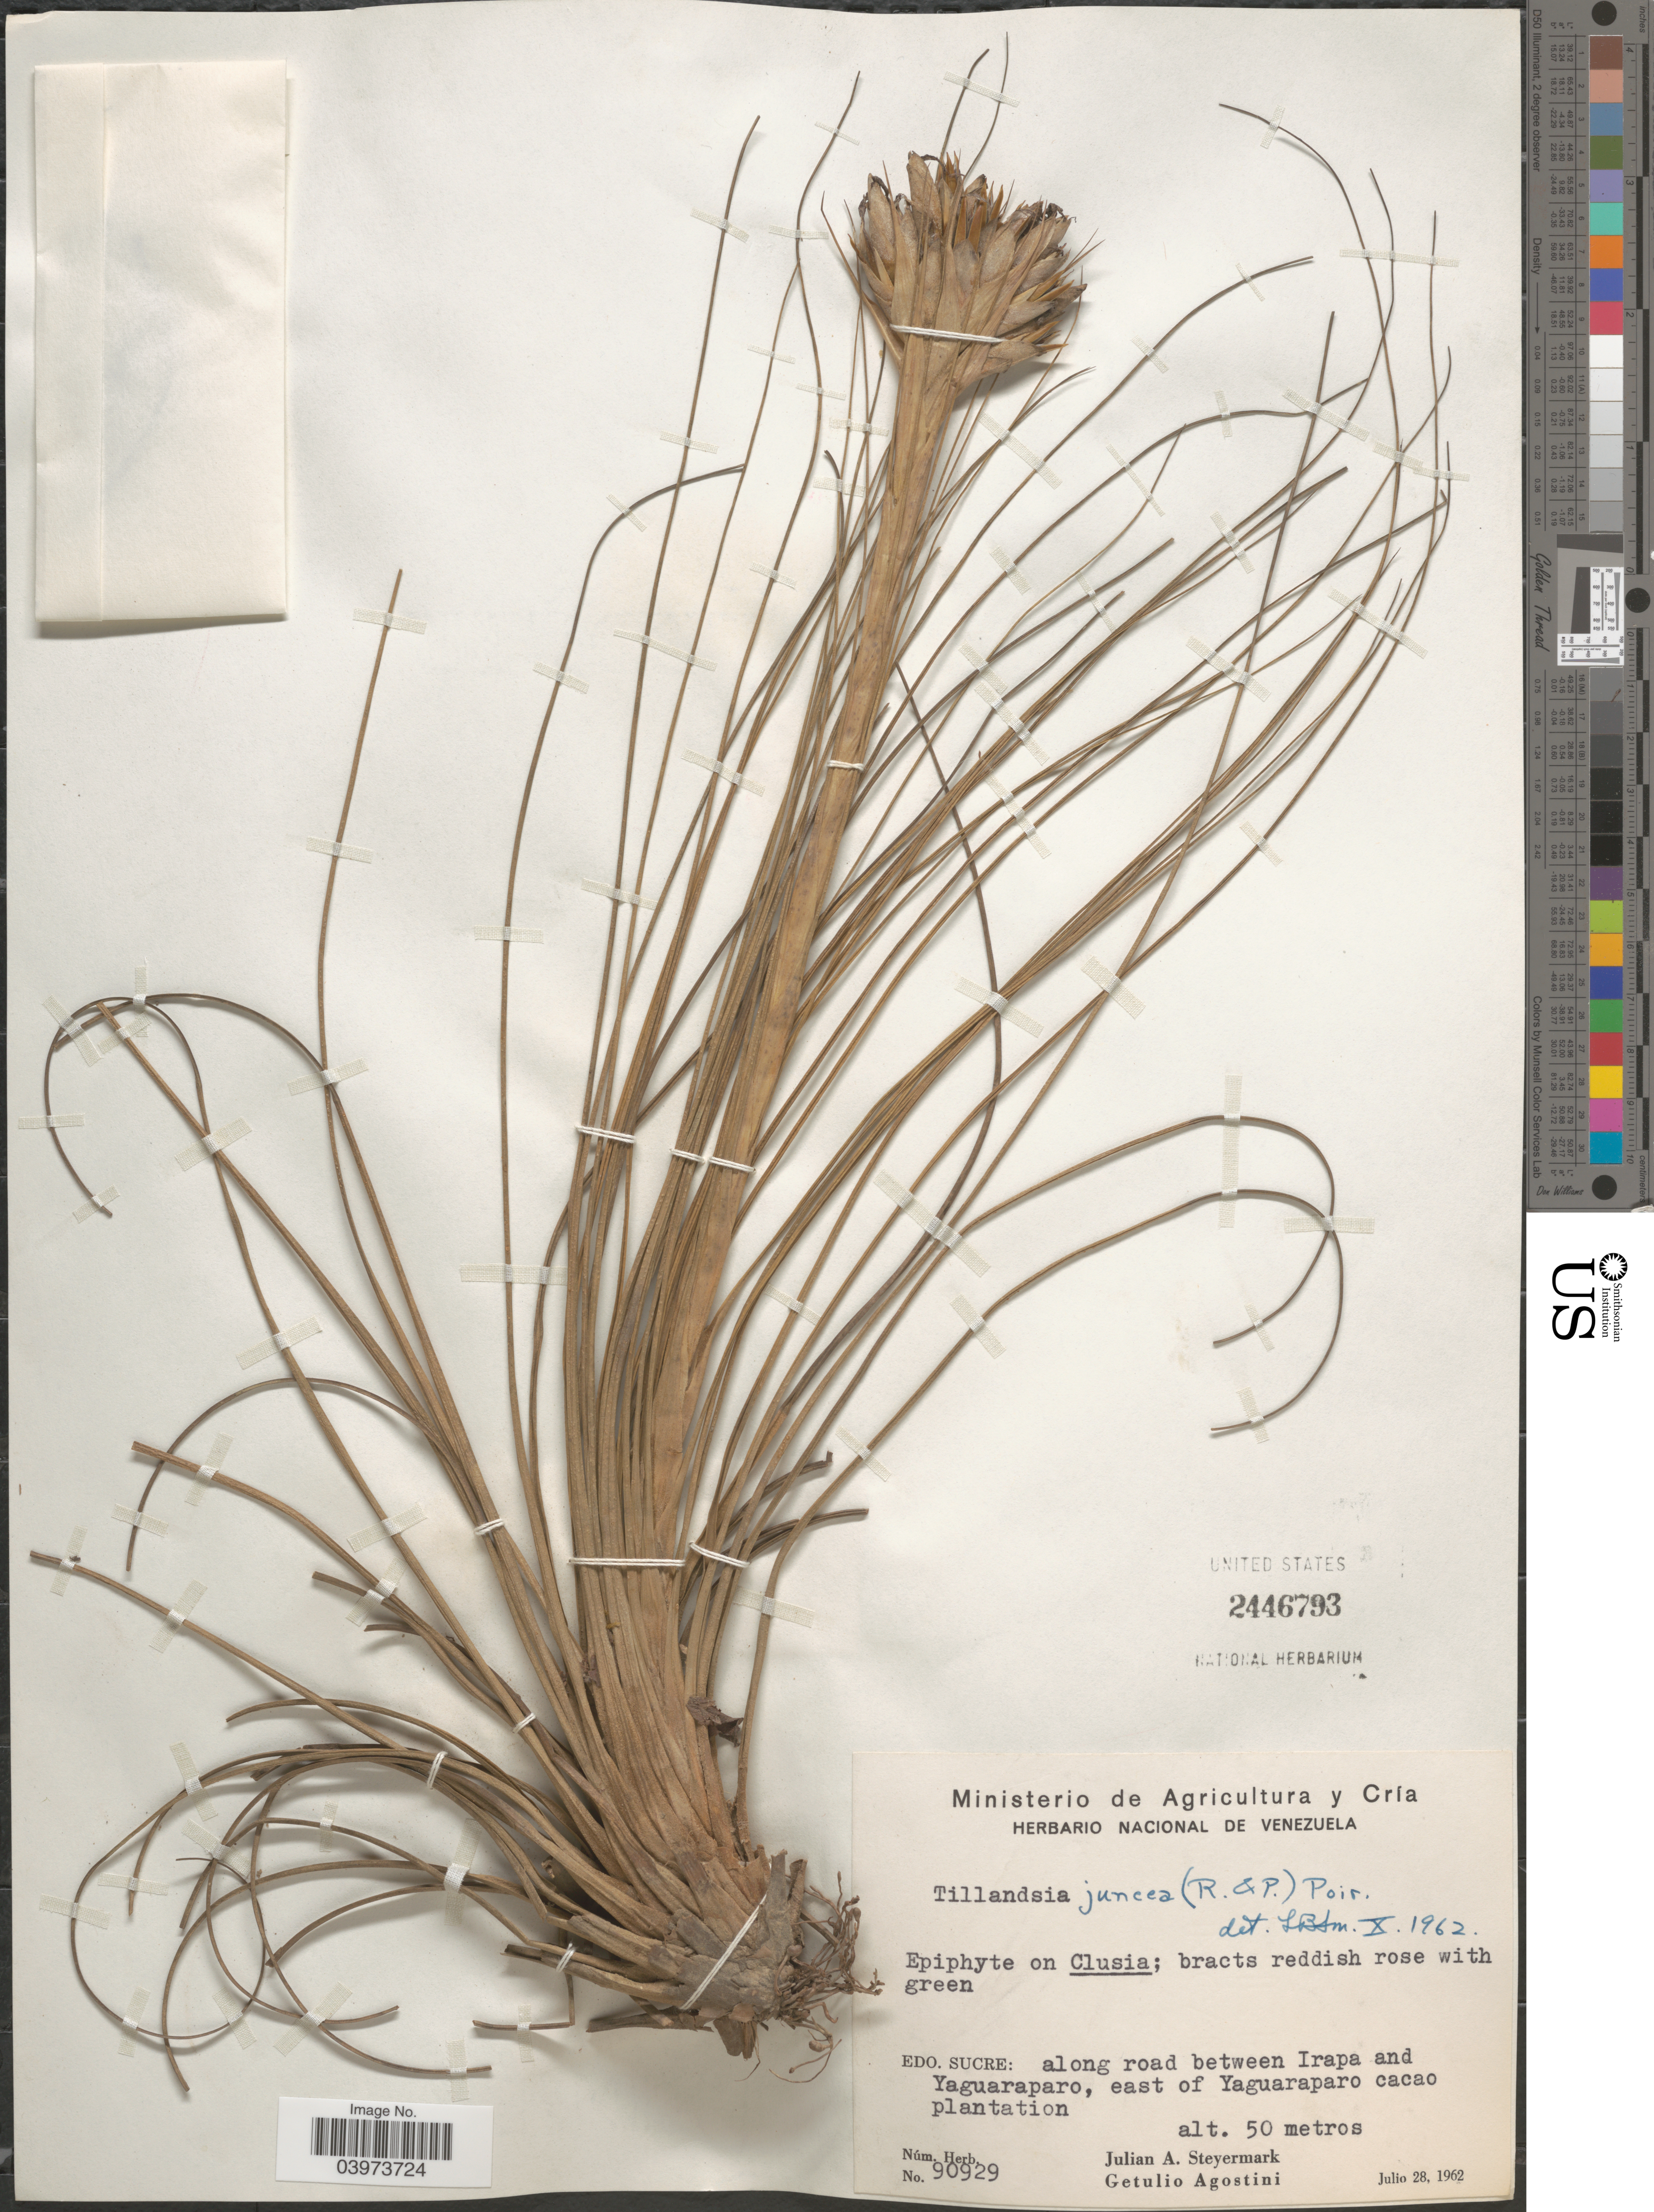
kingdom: Plantae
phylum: Tracheophyta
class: Liliopsida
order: Poales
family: Bromeliaceae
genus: Tillandsia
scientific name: Tillandsia juncea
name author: (Ruiz & Pav.) Poir.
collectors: J. Steyermark & G. Agostini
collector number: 90929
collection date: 1962-07-28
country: Colombia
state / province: Sucre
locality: Along road between Irapa and Yaguaraparo, east of Yaguaraparo cacao plantation.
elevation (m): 50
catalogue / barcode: US 2446793